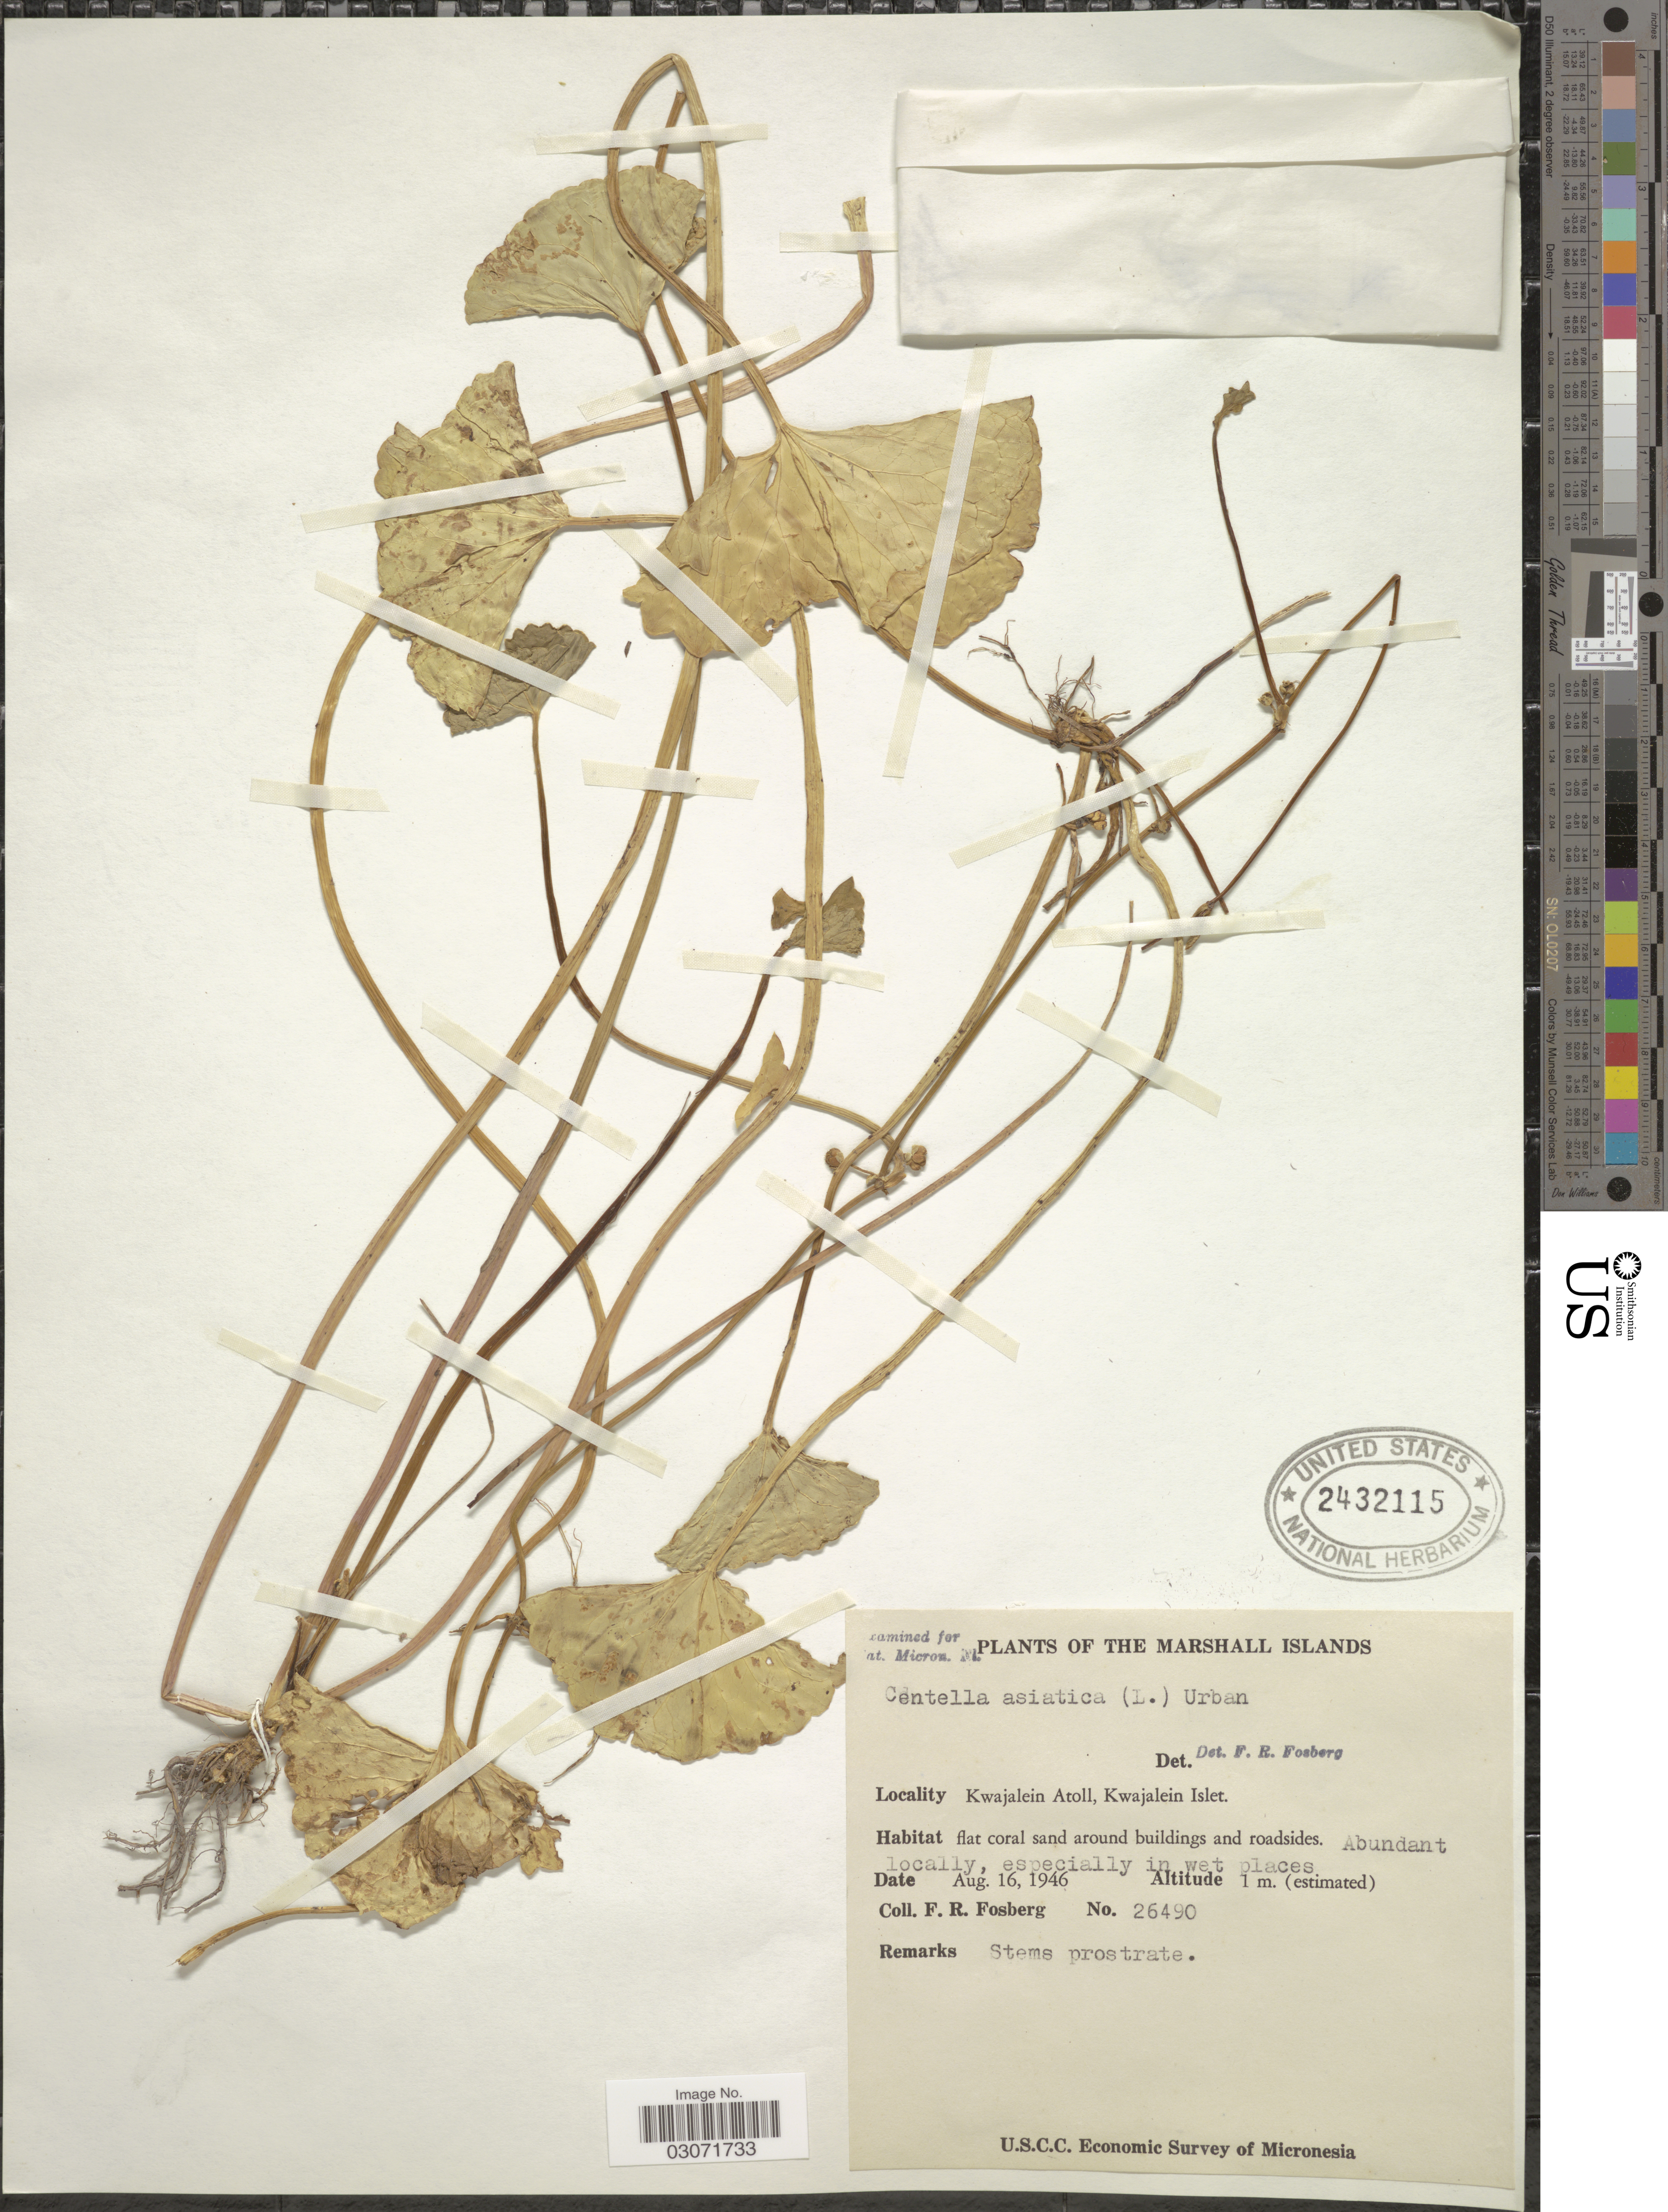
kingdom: Plantae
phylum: Tracheophyta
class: Magnoliopsida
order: Apiales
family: Apiaceae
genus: Centella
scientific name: Centella asiatica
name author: (L.) Urb.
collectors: F. R. Fosberg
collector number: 26490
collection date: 1946-08-16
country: Marshall Islands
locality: Kwajalein Atoll, Kwajalein Islet.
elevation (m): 1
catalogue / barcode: US 2432115